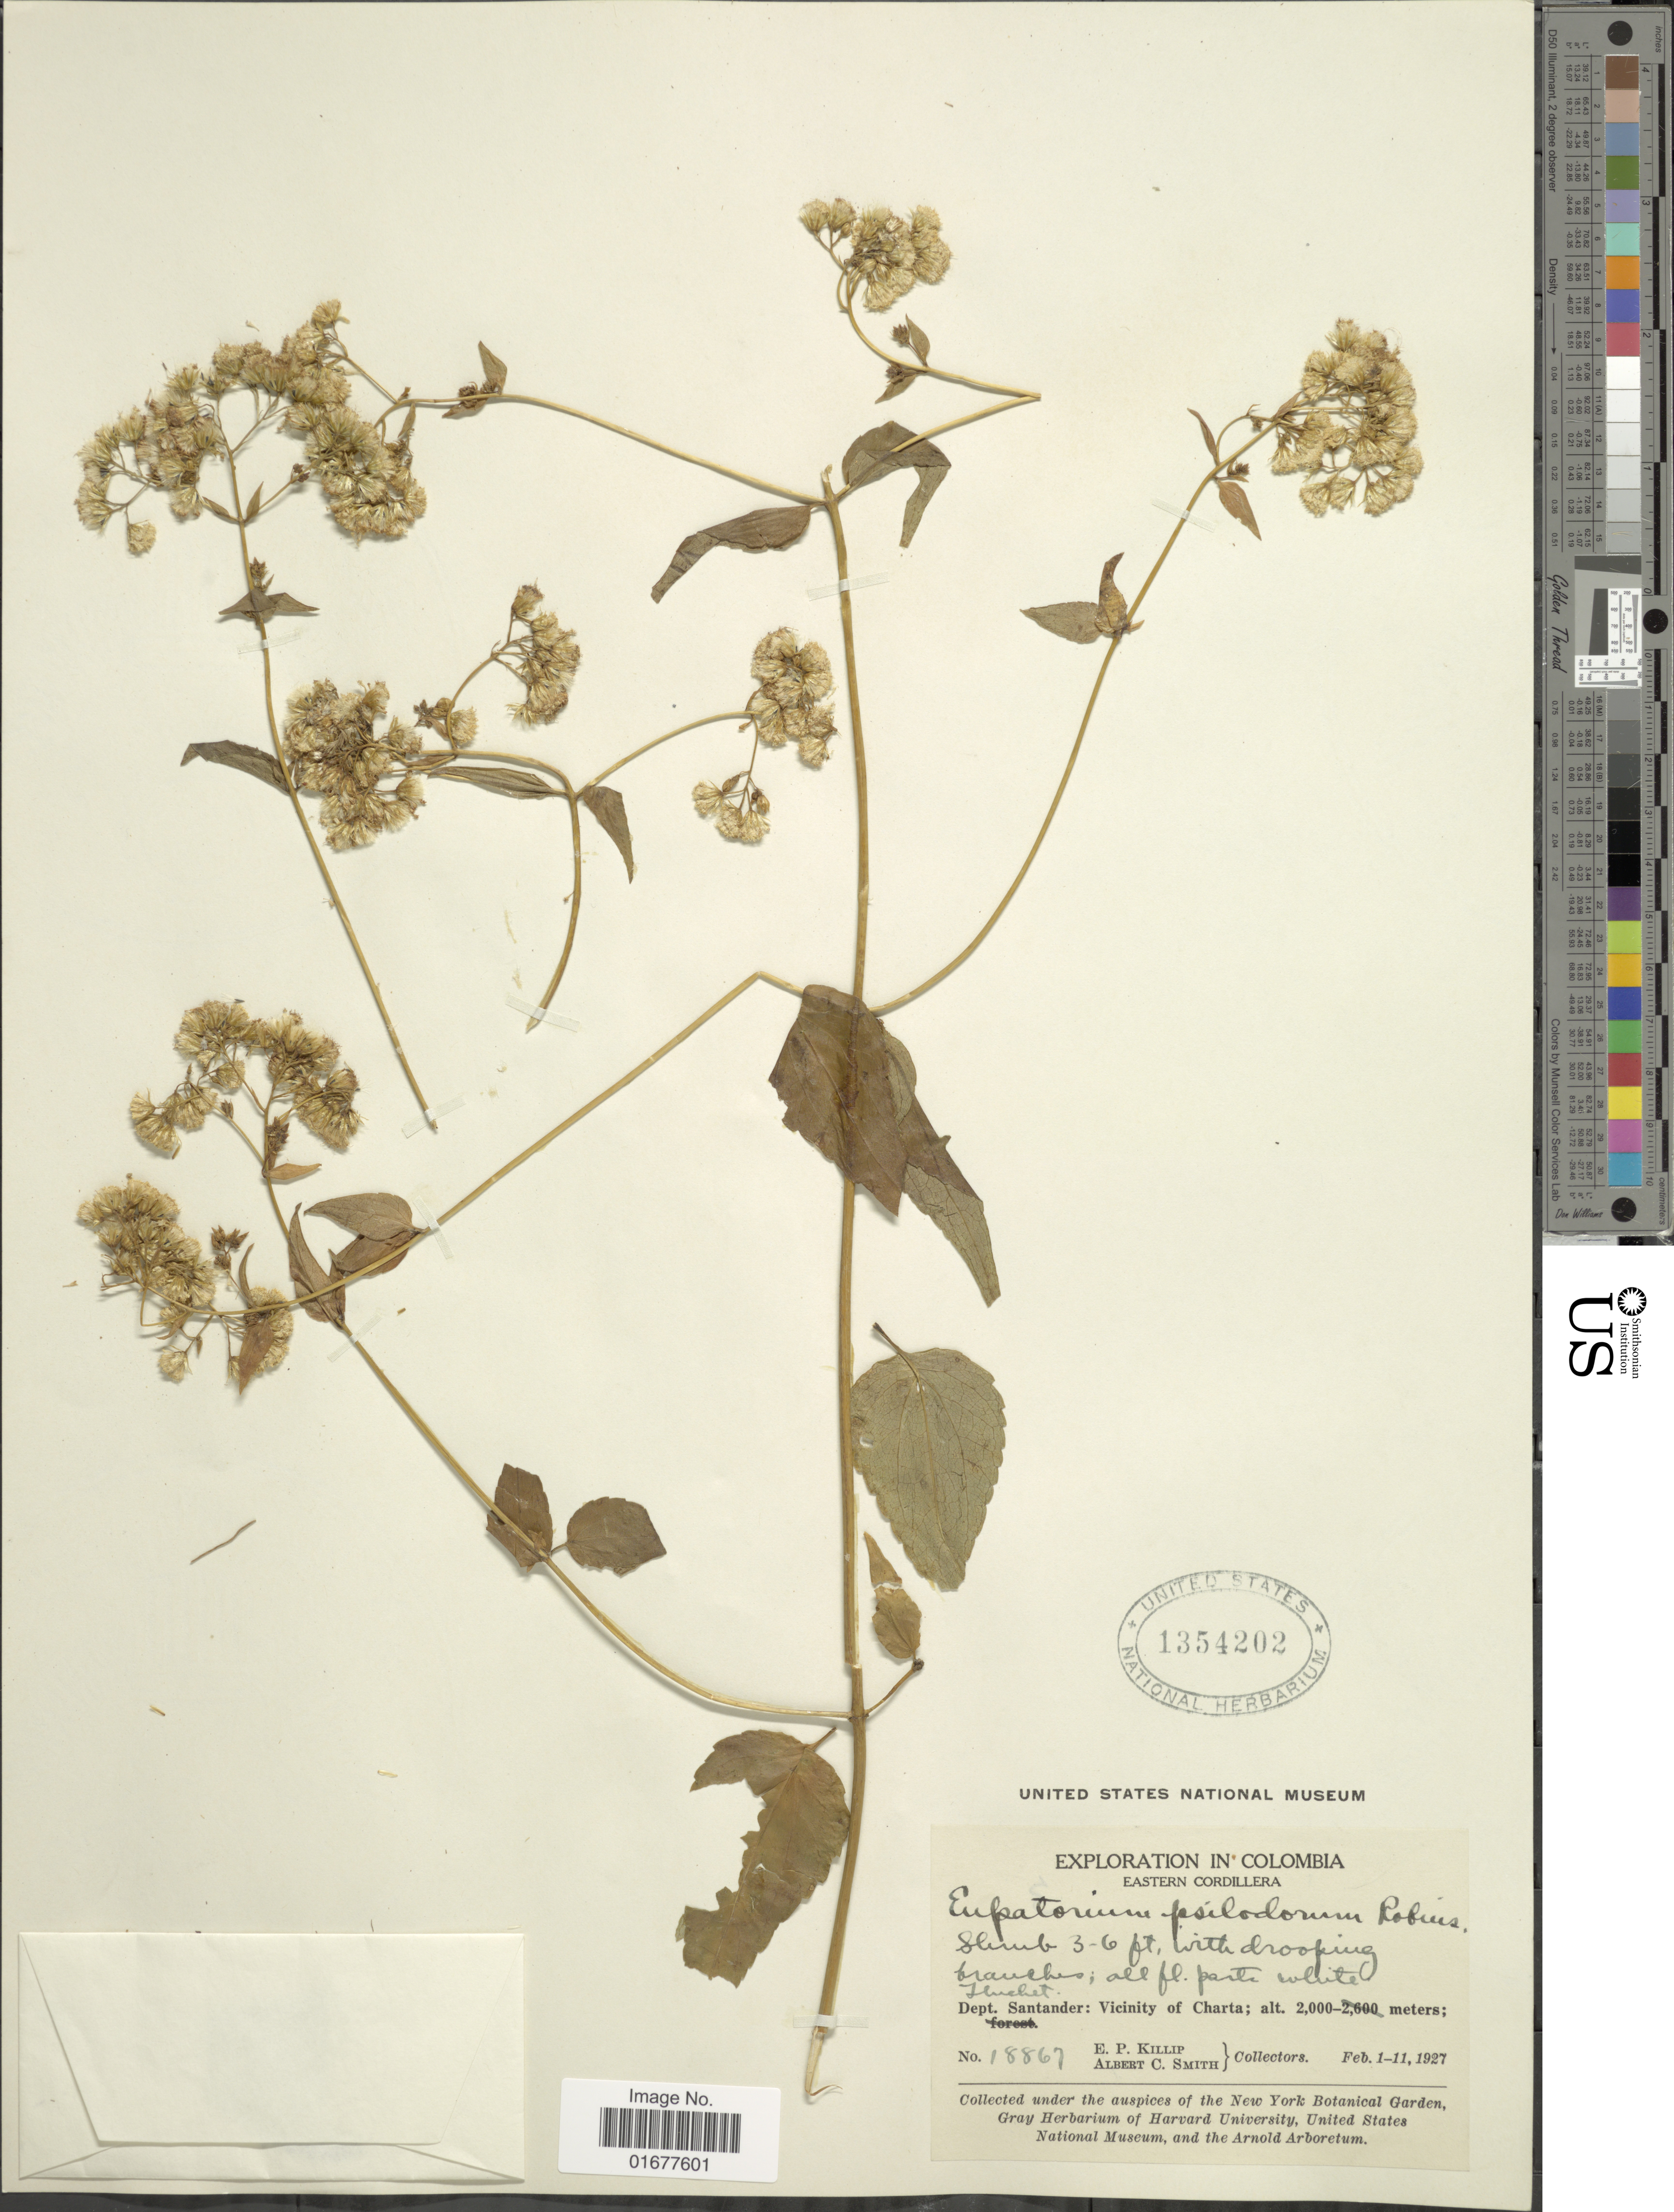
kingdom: Plantae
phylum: Tracheophyta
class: Magnoliopsida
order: Asterales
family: Asteraceae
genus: Ageratina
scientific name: Ageratina psilodora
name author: (B.L. Rob.) R.M. King & H. Rob.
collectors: E. P. Killip & A. C. Smith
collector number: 18867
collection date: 1927-02-01/1927-02-11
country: Colombia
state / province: Santander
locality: Eastern Cordillera, Vicinity of Charta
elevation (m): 2000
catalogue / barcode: US 1354202